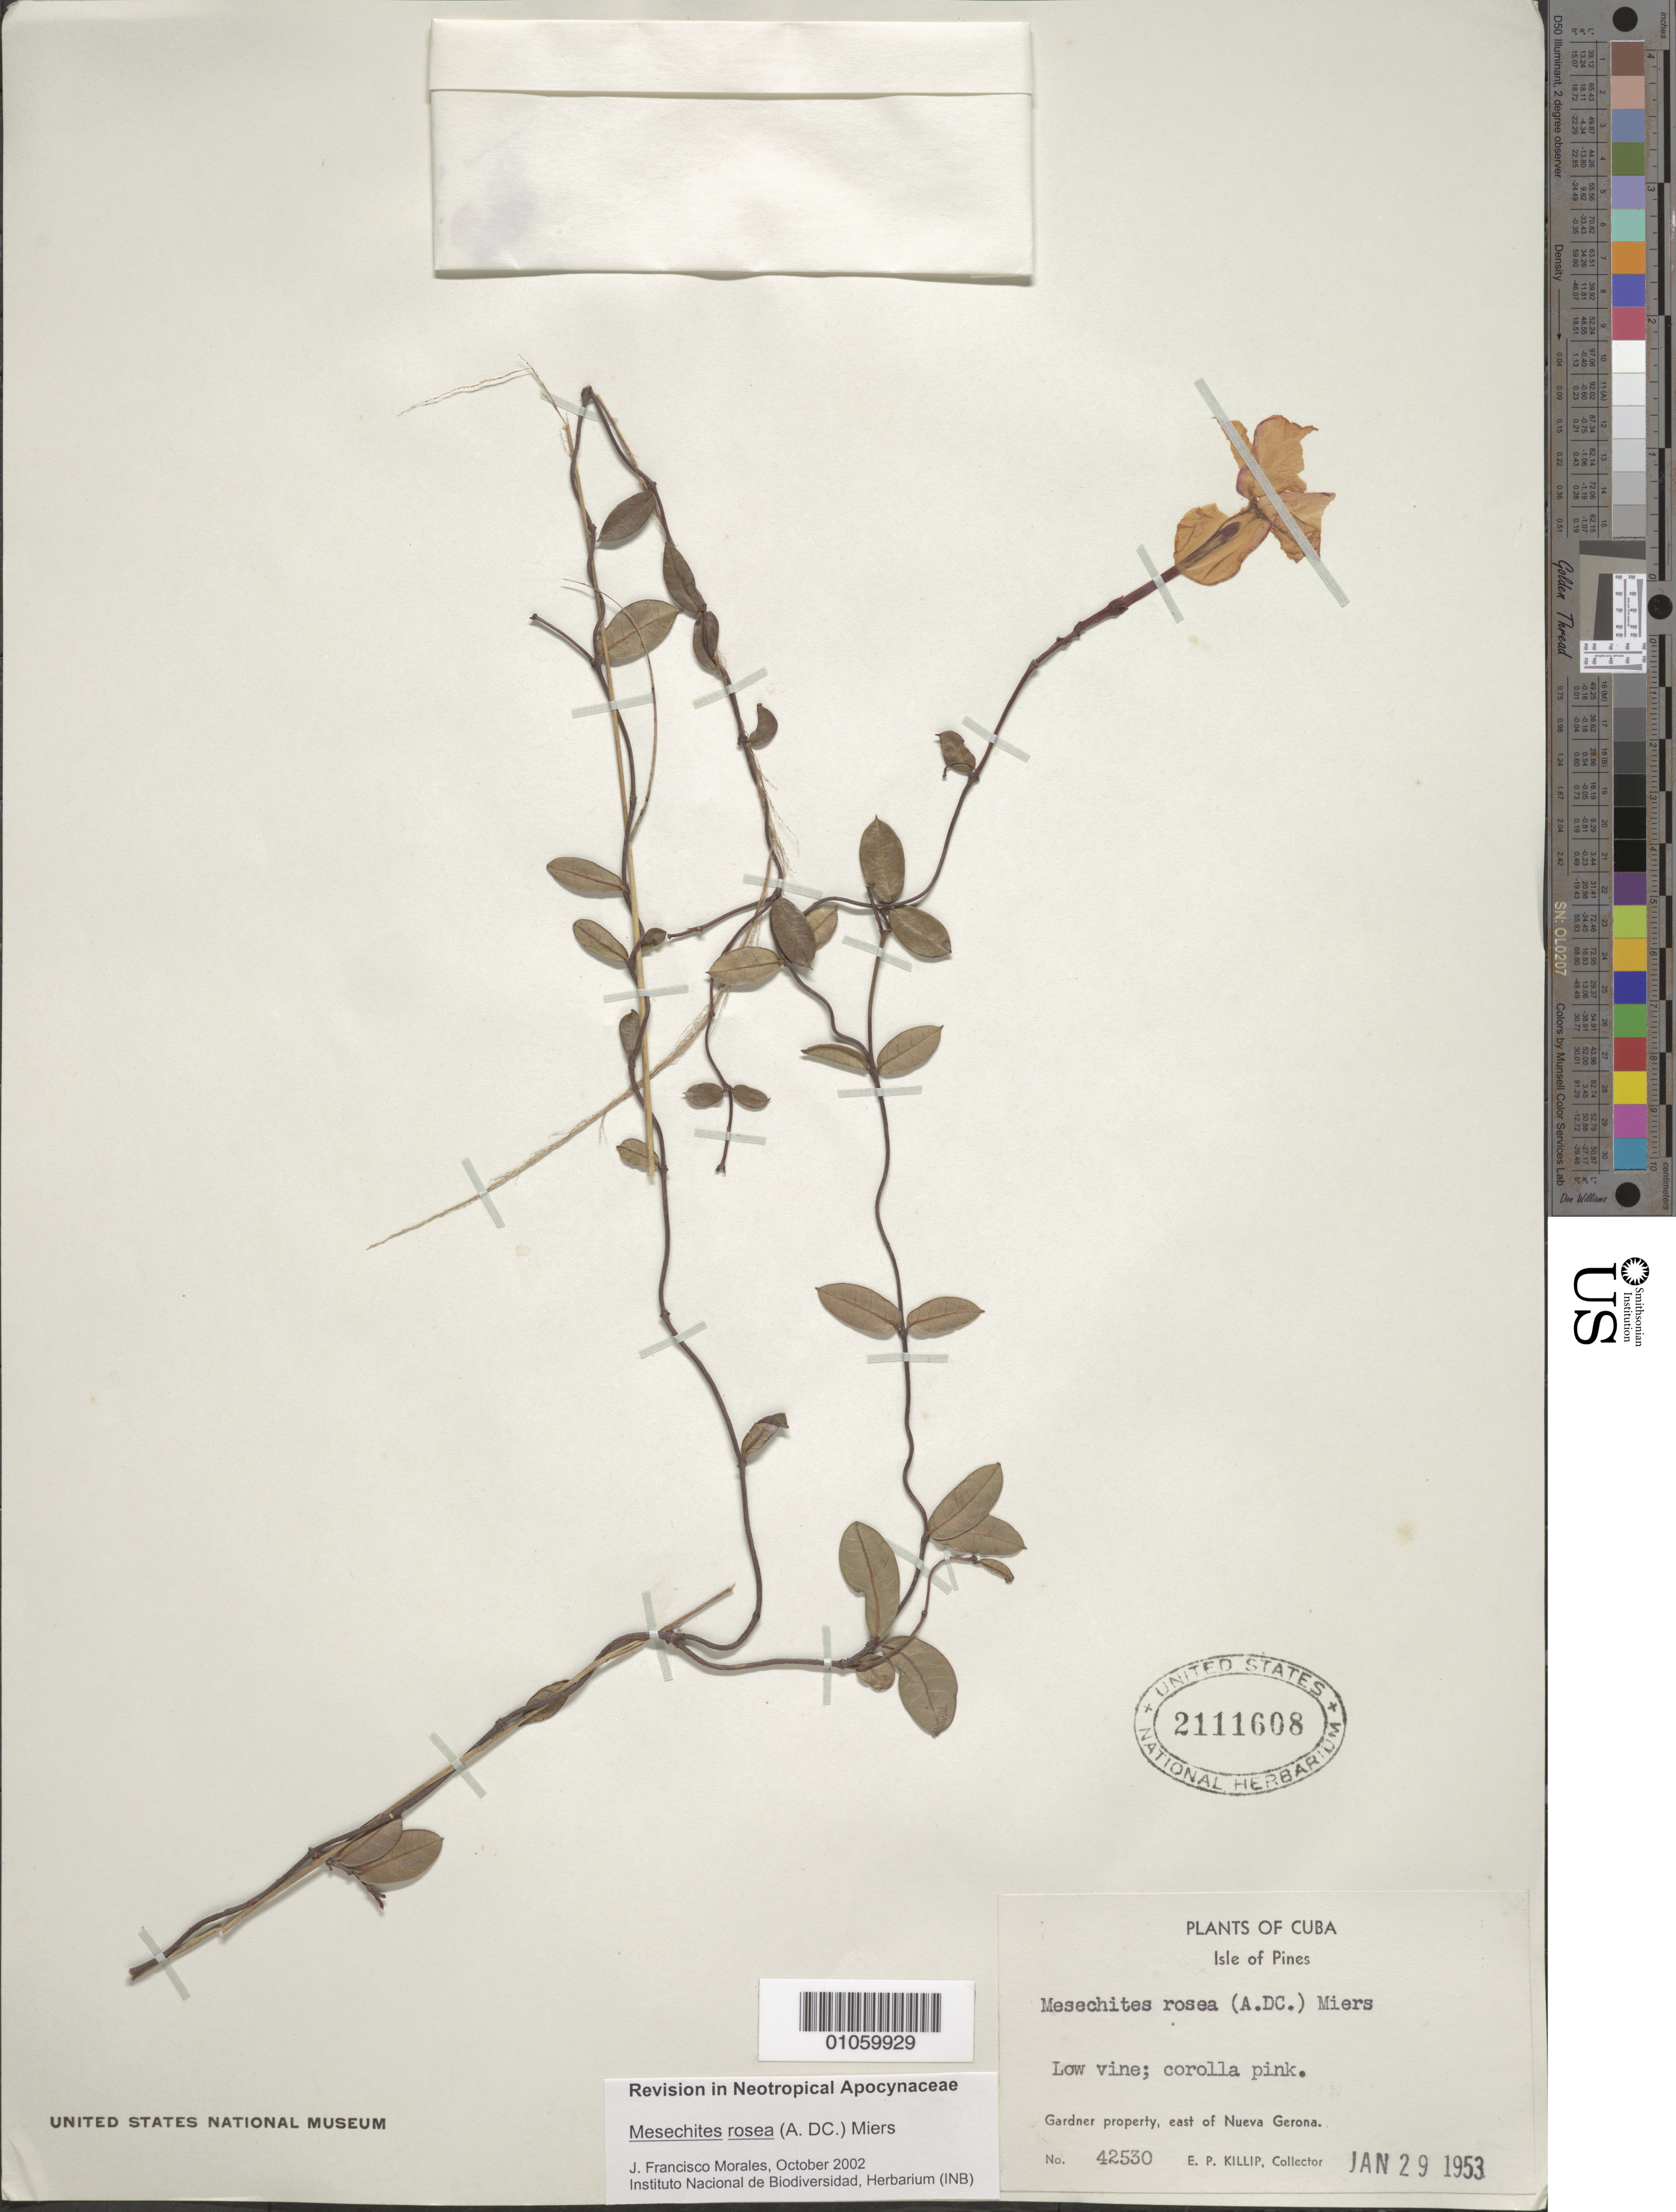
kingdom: Plantae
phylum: Tracheophyta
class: Magnoliopsida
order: Gentianales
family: Apocynaceae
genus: Mesechites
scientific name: Mesechites roseus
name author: (A. DC.) Miers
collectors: E. P. Killip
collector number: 42530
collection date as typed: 29 Jan 1953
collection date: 1953-01-29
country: Cuba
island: Isla de la Juventud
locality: Gardner property, east of Nueva Gerona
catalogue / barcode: US 2111608